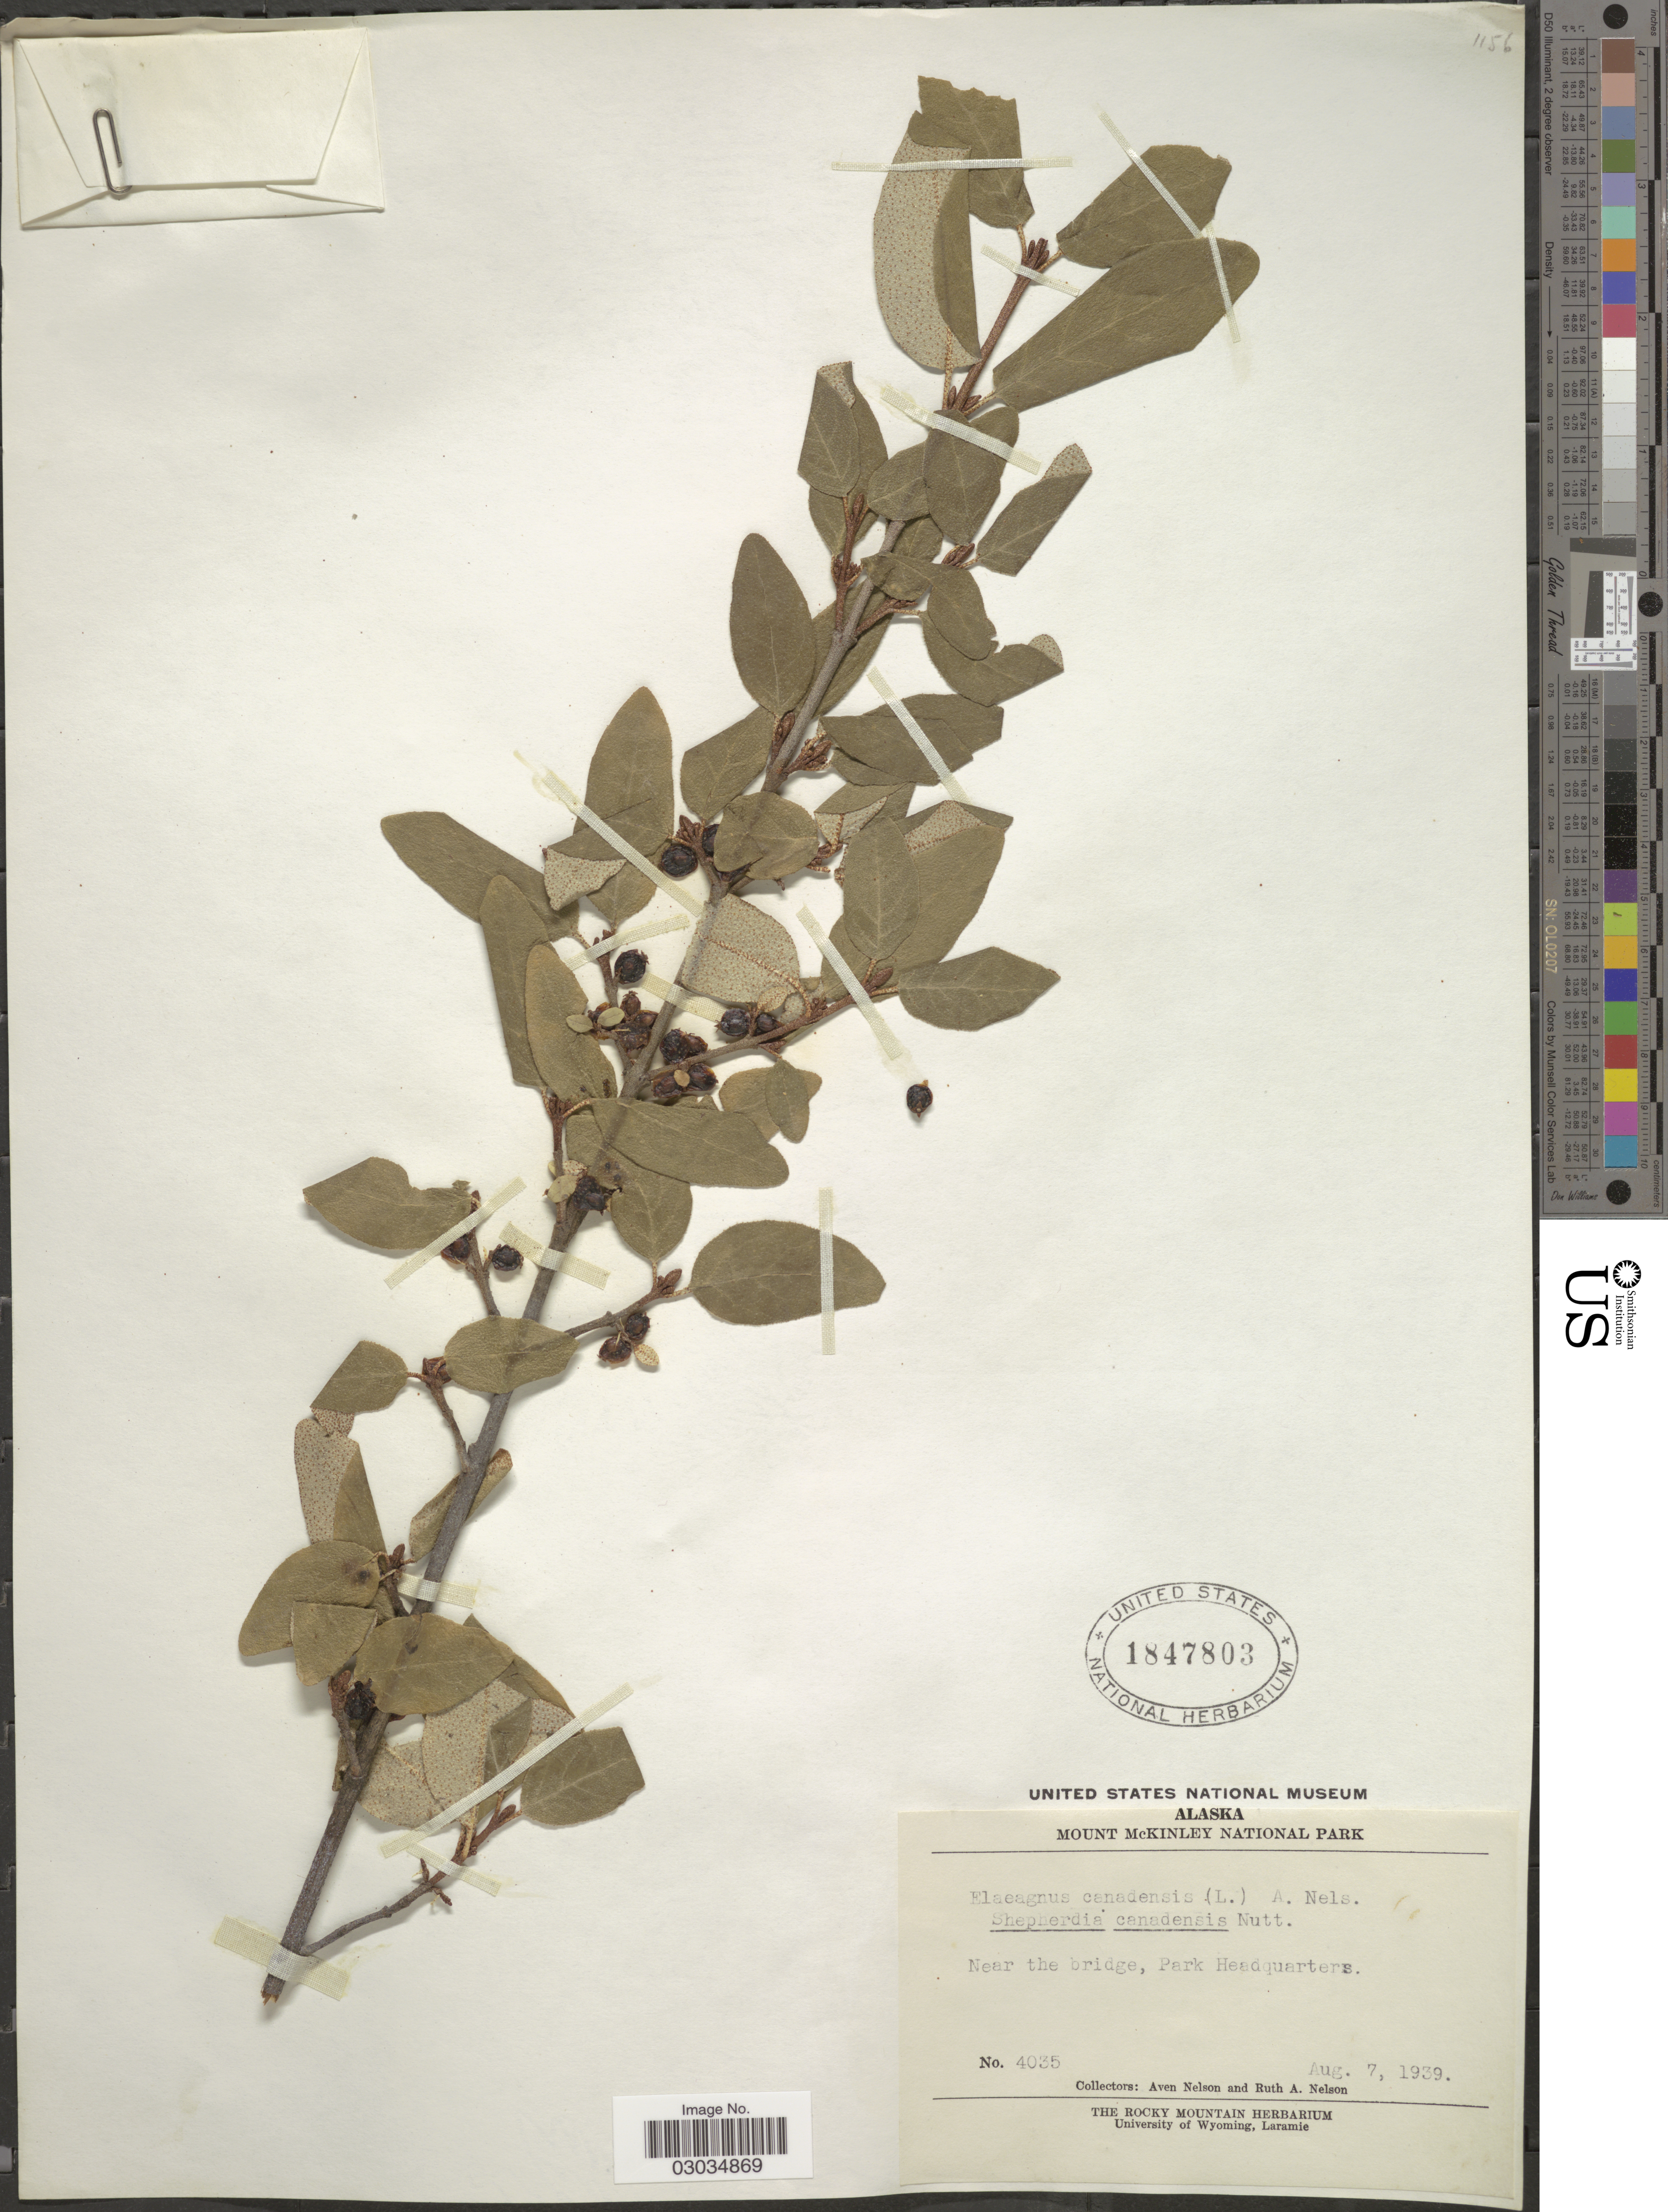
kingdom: Plantae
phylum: Tracheophyta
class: Magnoliopsida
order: Rosales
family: Elaeagnaceae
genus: Shepherdia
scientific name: Shepherdia canadensis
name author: (L.) Nutt.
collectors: A. Nelson & R. A. Nelson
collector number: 4035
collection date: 1939-08-07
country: United States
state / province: Alaska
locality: Mount McKinley National Park, Near the bridge, Park Headquarters.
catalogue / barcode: US 1847803